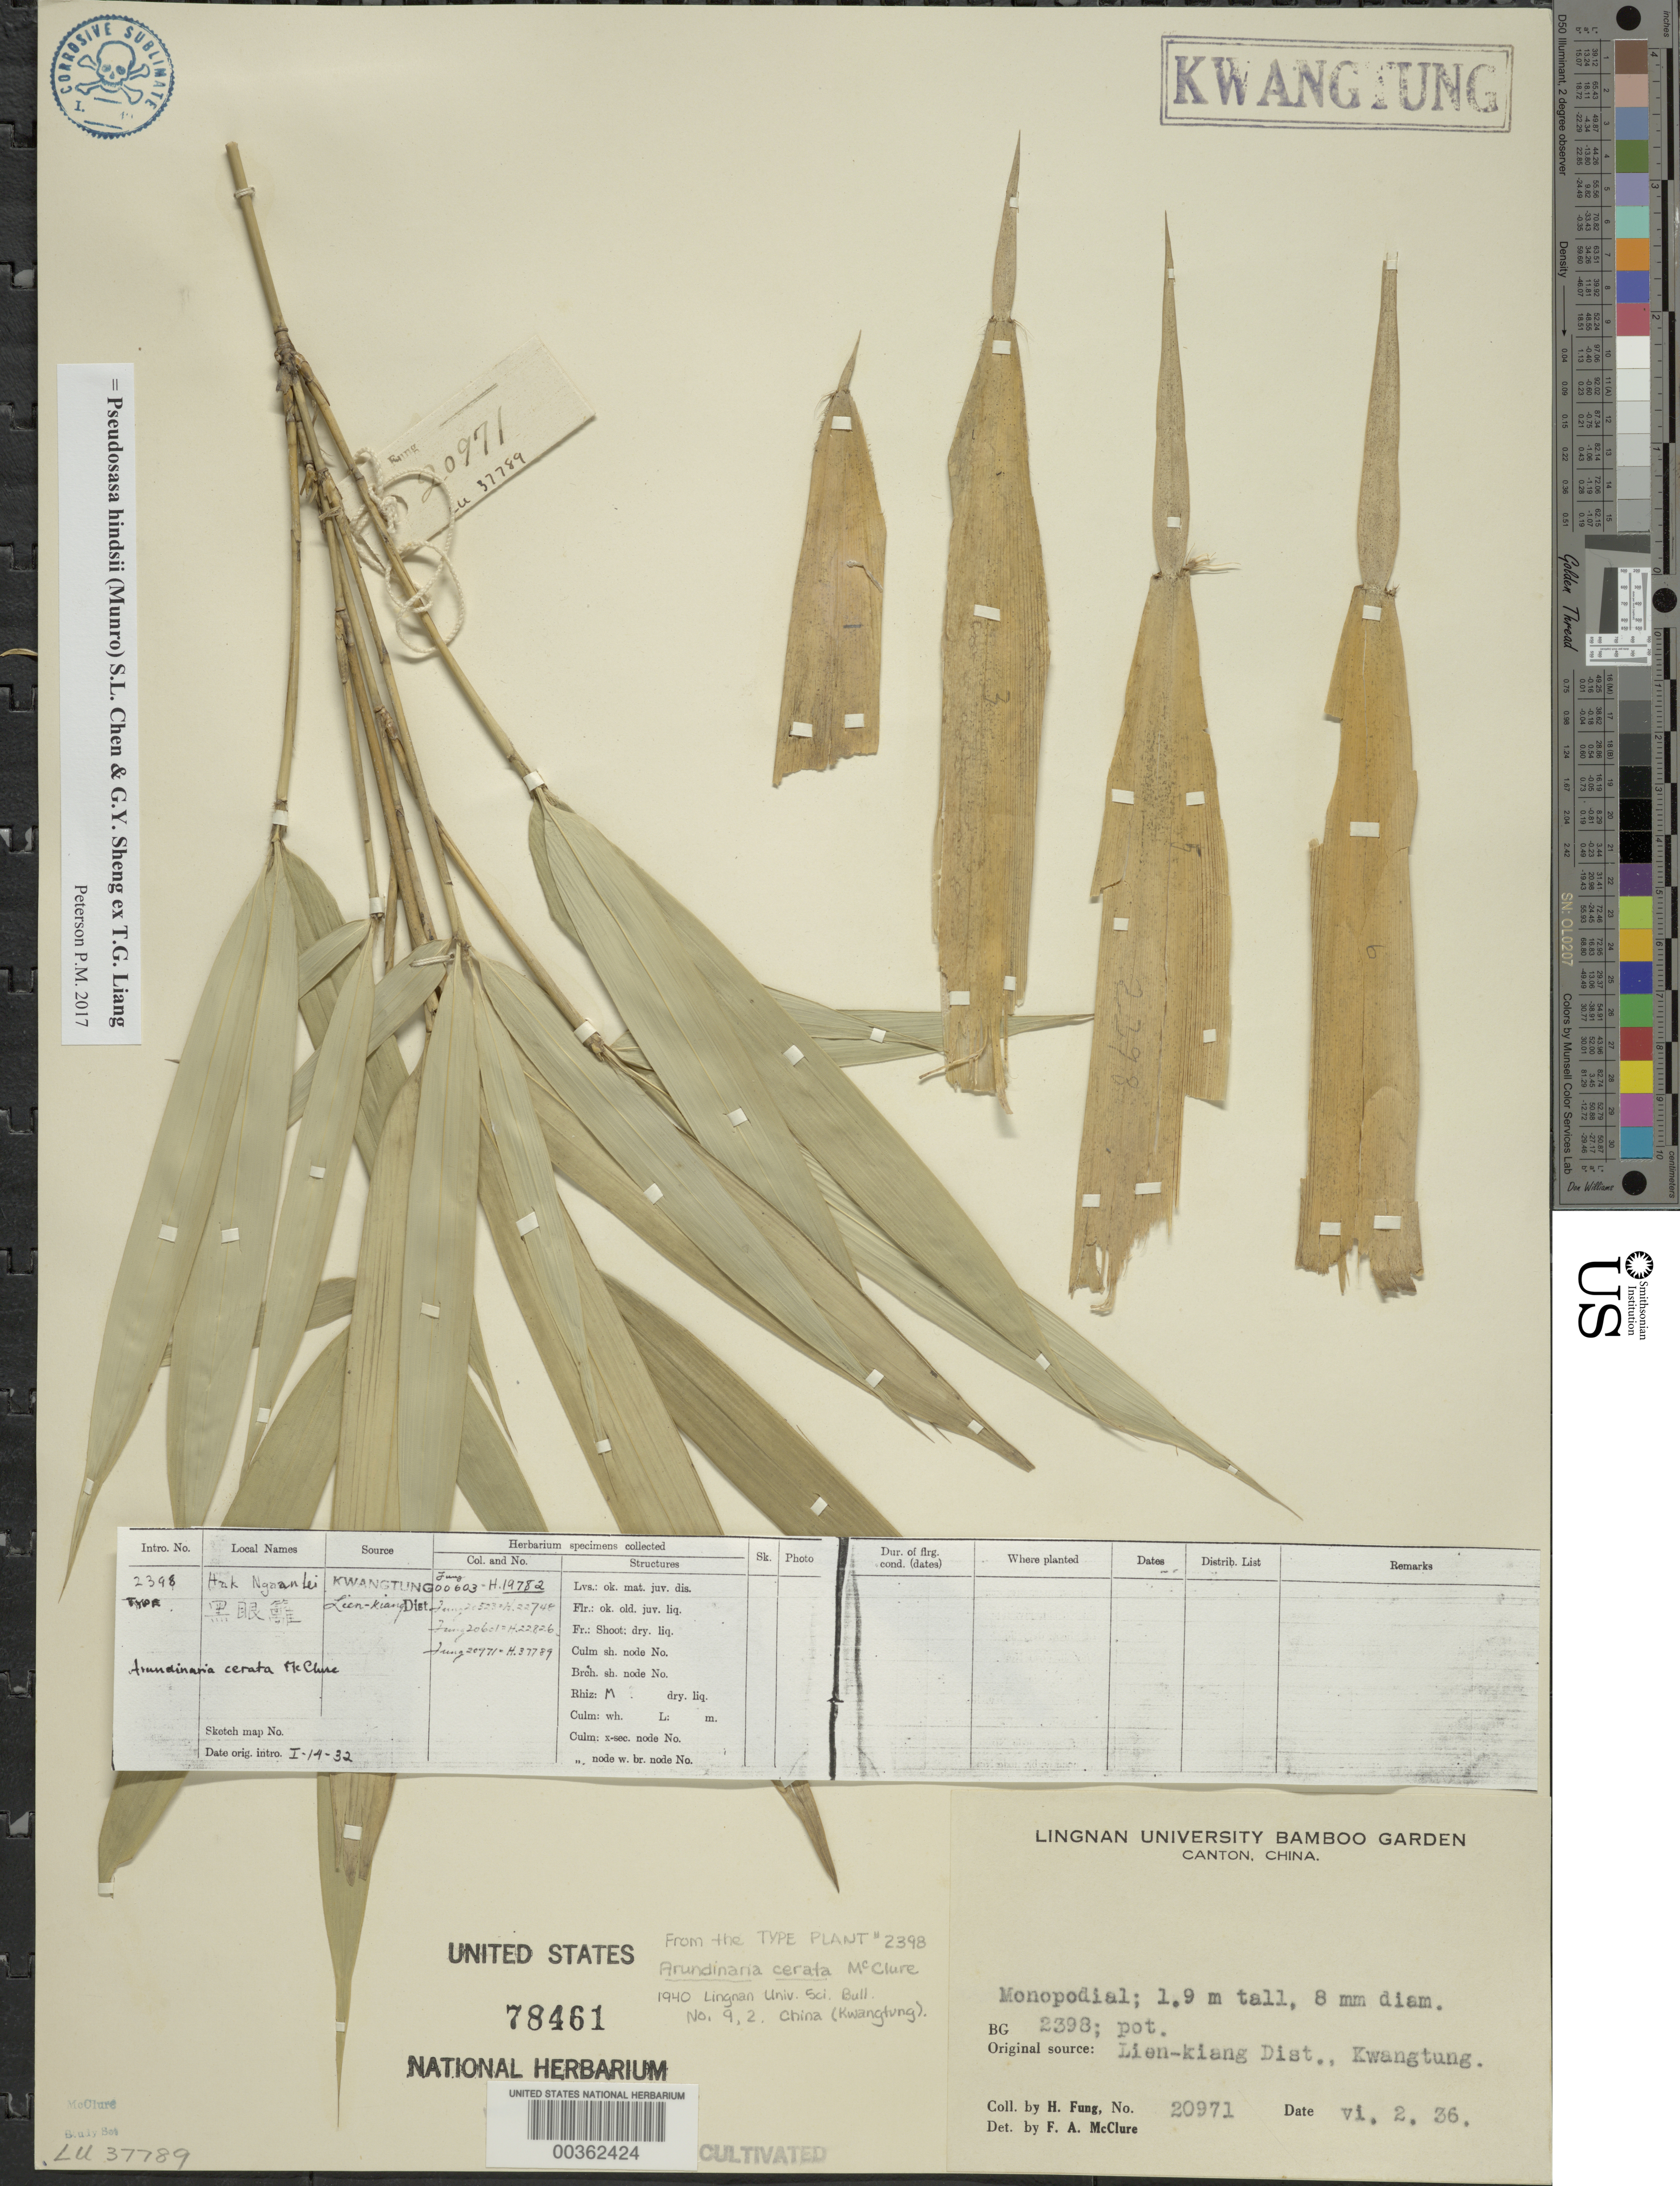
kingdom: Plantae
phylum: Tracheophyta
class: Liliopsida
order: Poales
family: Poaceae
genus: Pseudosasa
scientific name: Pseudosasa hindsii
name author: (Munro) S.L. Chen & G.Y. Sheng ex T.G. Liang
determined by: Poaceae Reorganization Project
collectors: H. L. Fung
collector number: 20971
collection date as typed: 02 Jun 1936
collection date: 1936-06-02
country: China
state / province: Guangdong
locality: Lingnan univ. bg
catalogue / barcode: US 78461